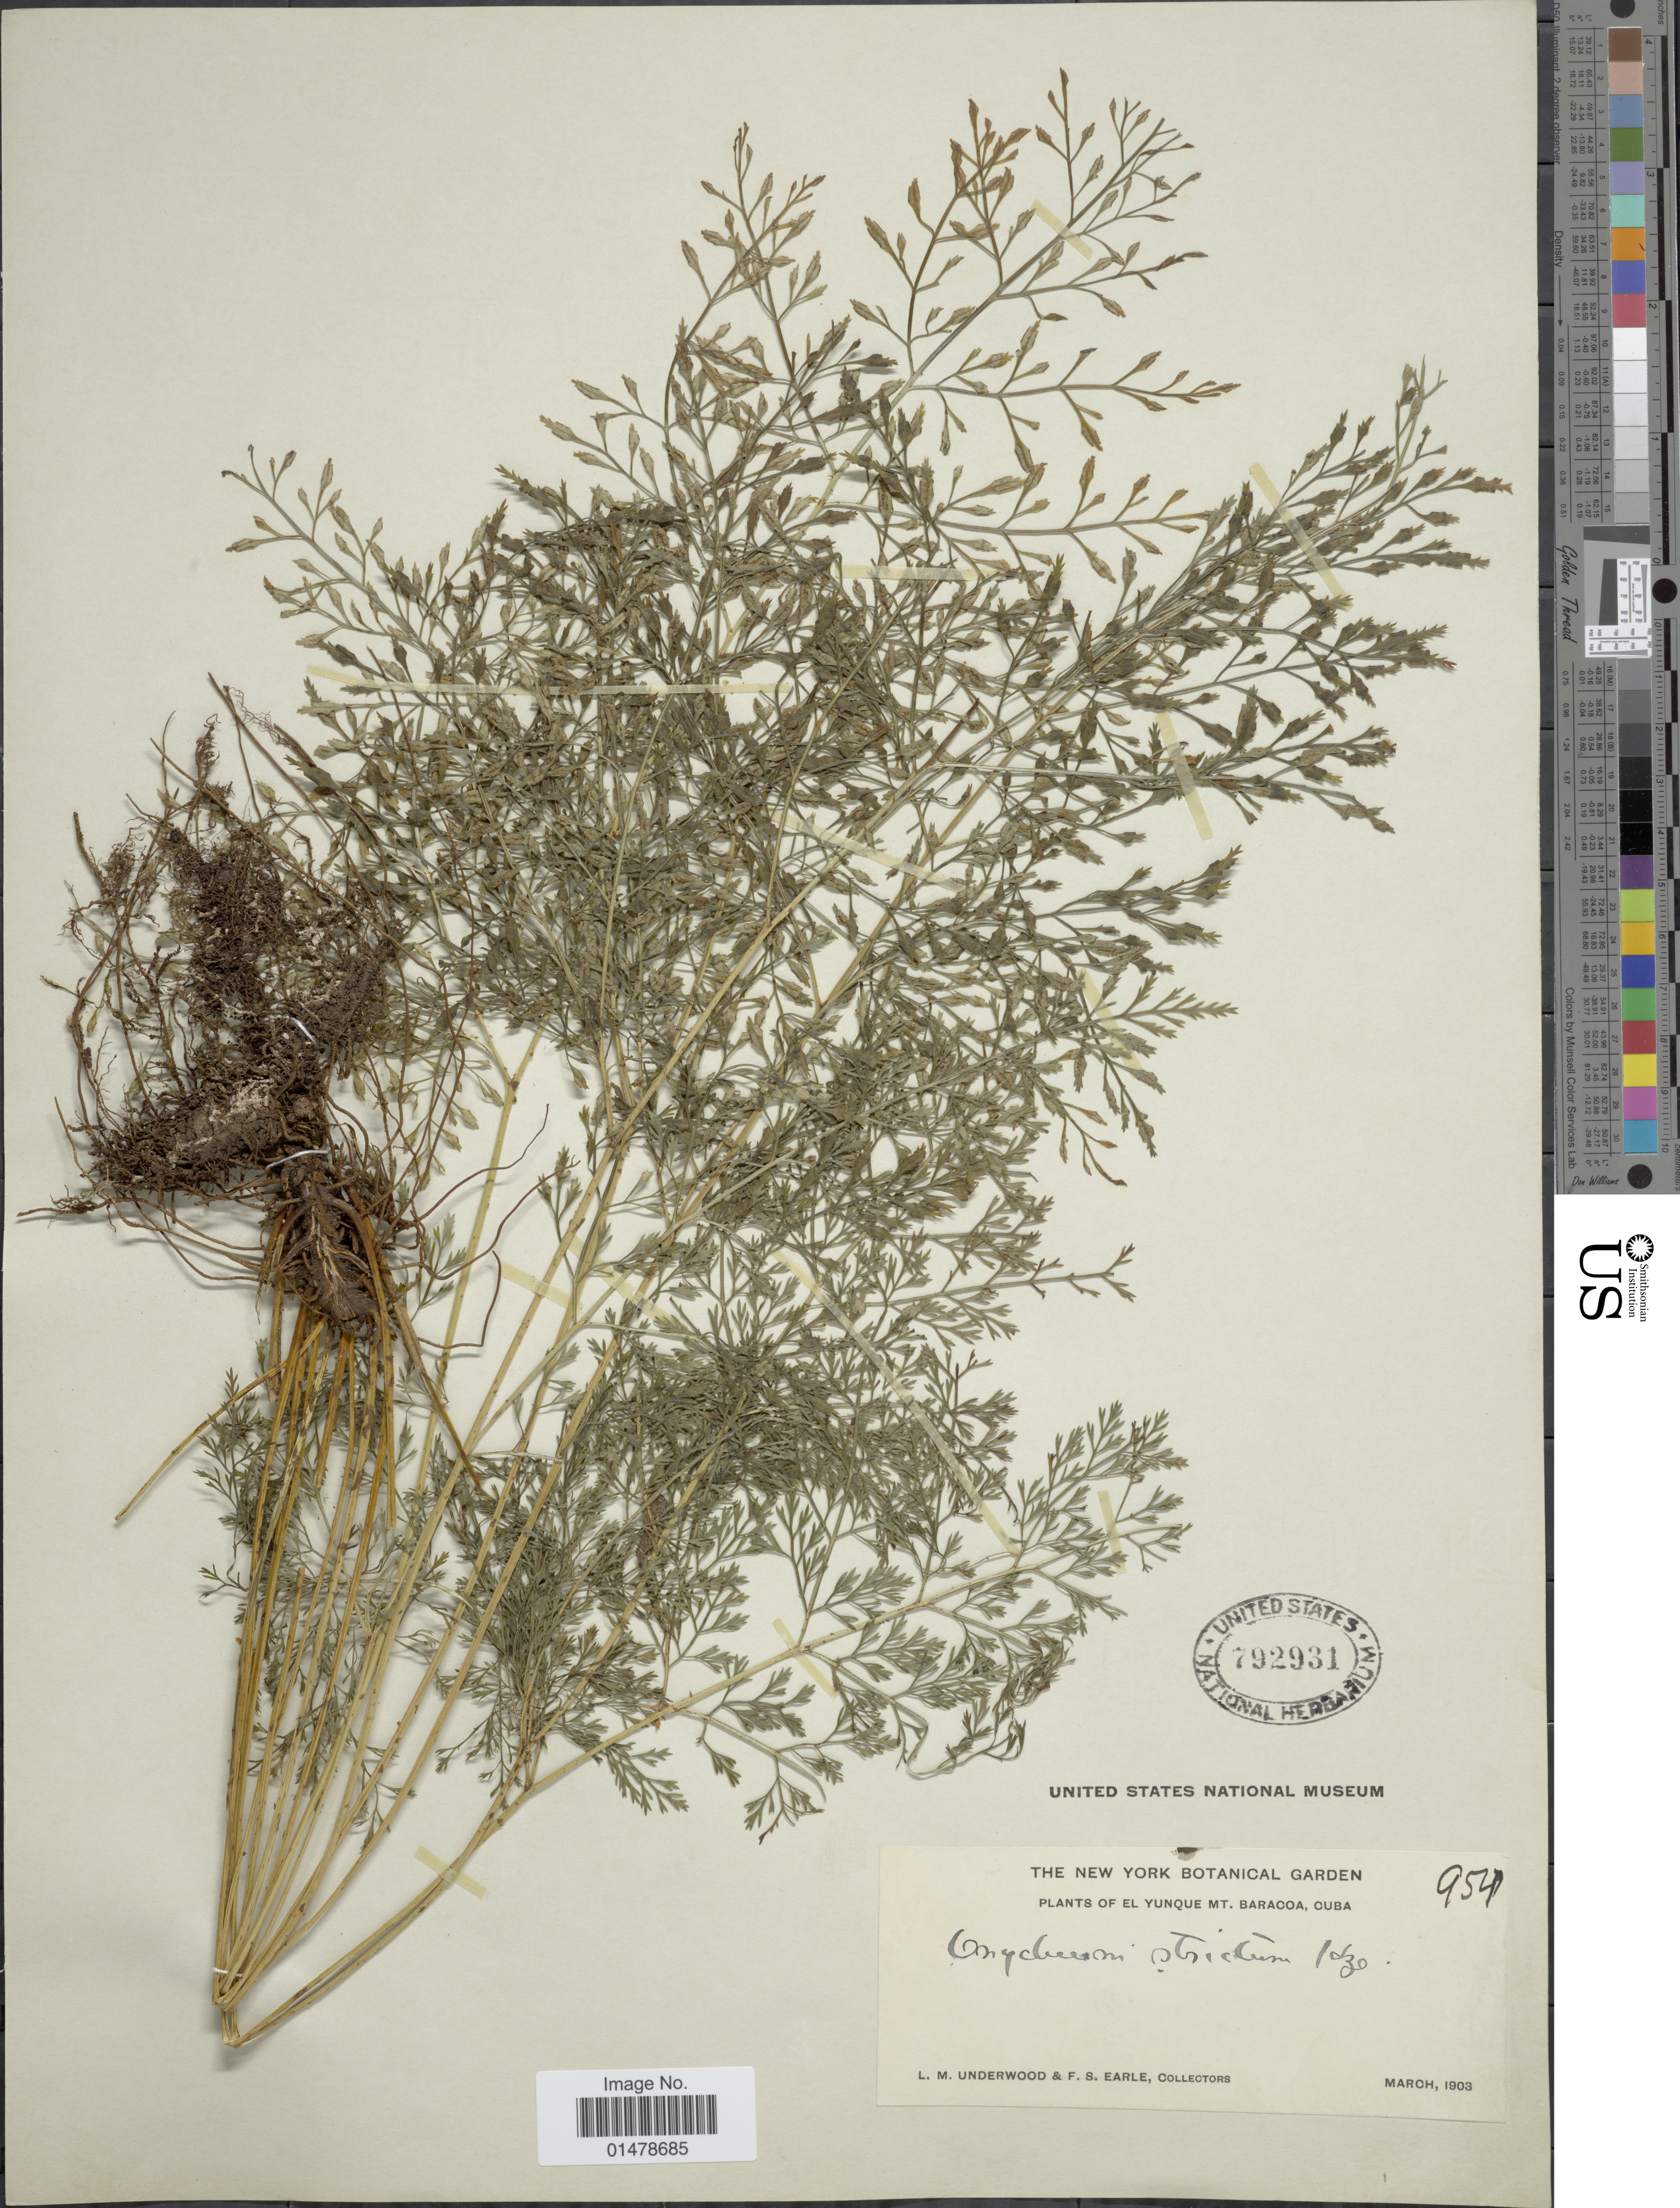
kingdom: Plantae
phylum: Tracheophyta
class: Polypodiopsida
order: Polypodiales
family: Pteridaceae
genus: Pteris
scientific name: Pteris hexagona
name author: (L.) Proctor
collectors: L. M. Underwood & F. S. Earle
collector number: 954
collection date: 1903-03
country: Cuba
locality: El Yunque Mt. Baracoa.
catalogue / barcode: US 792931